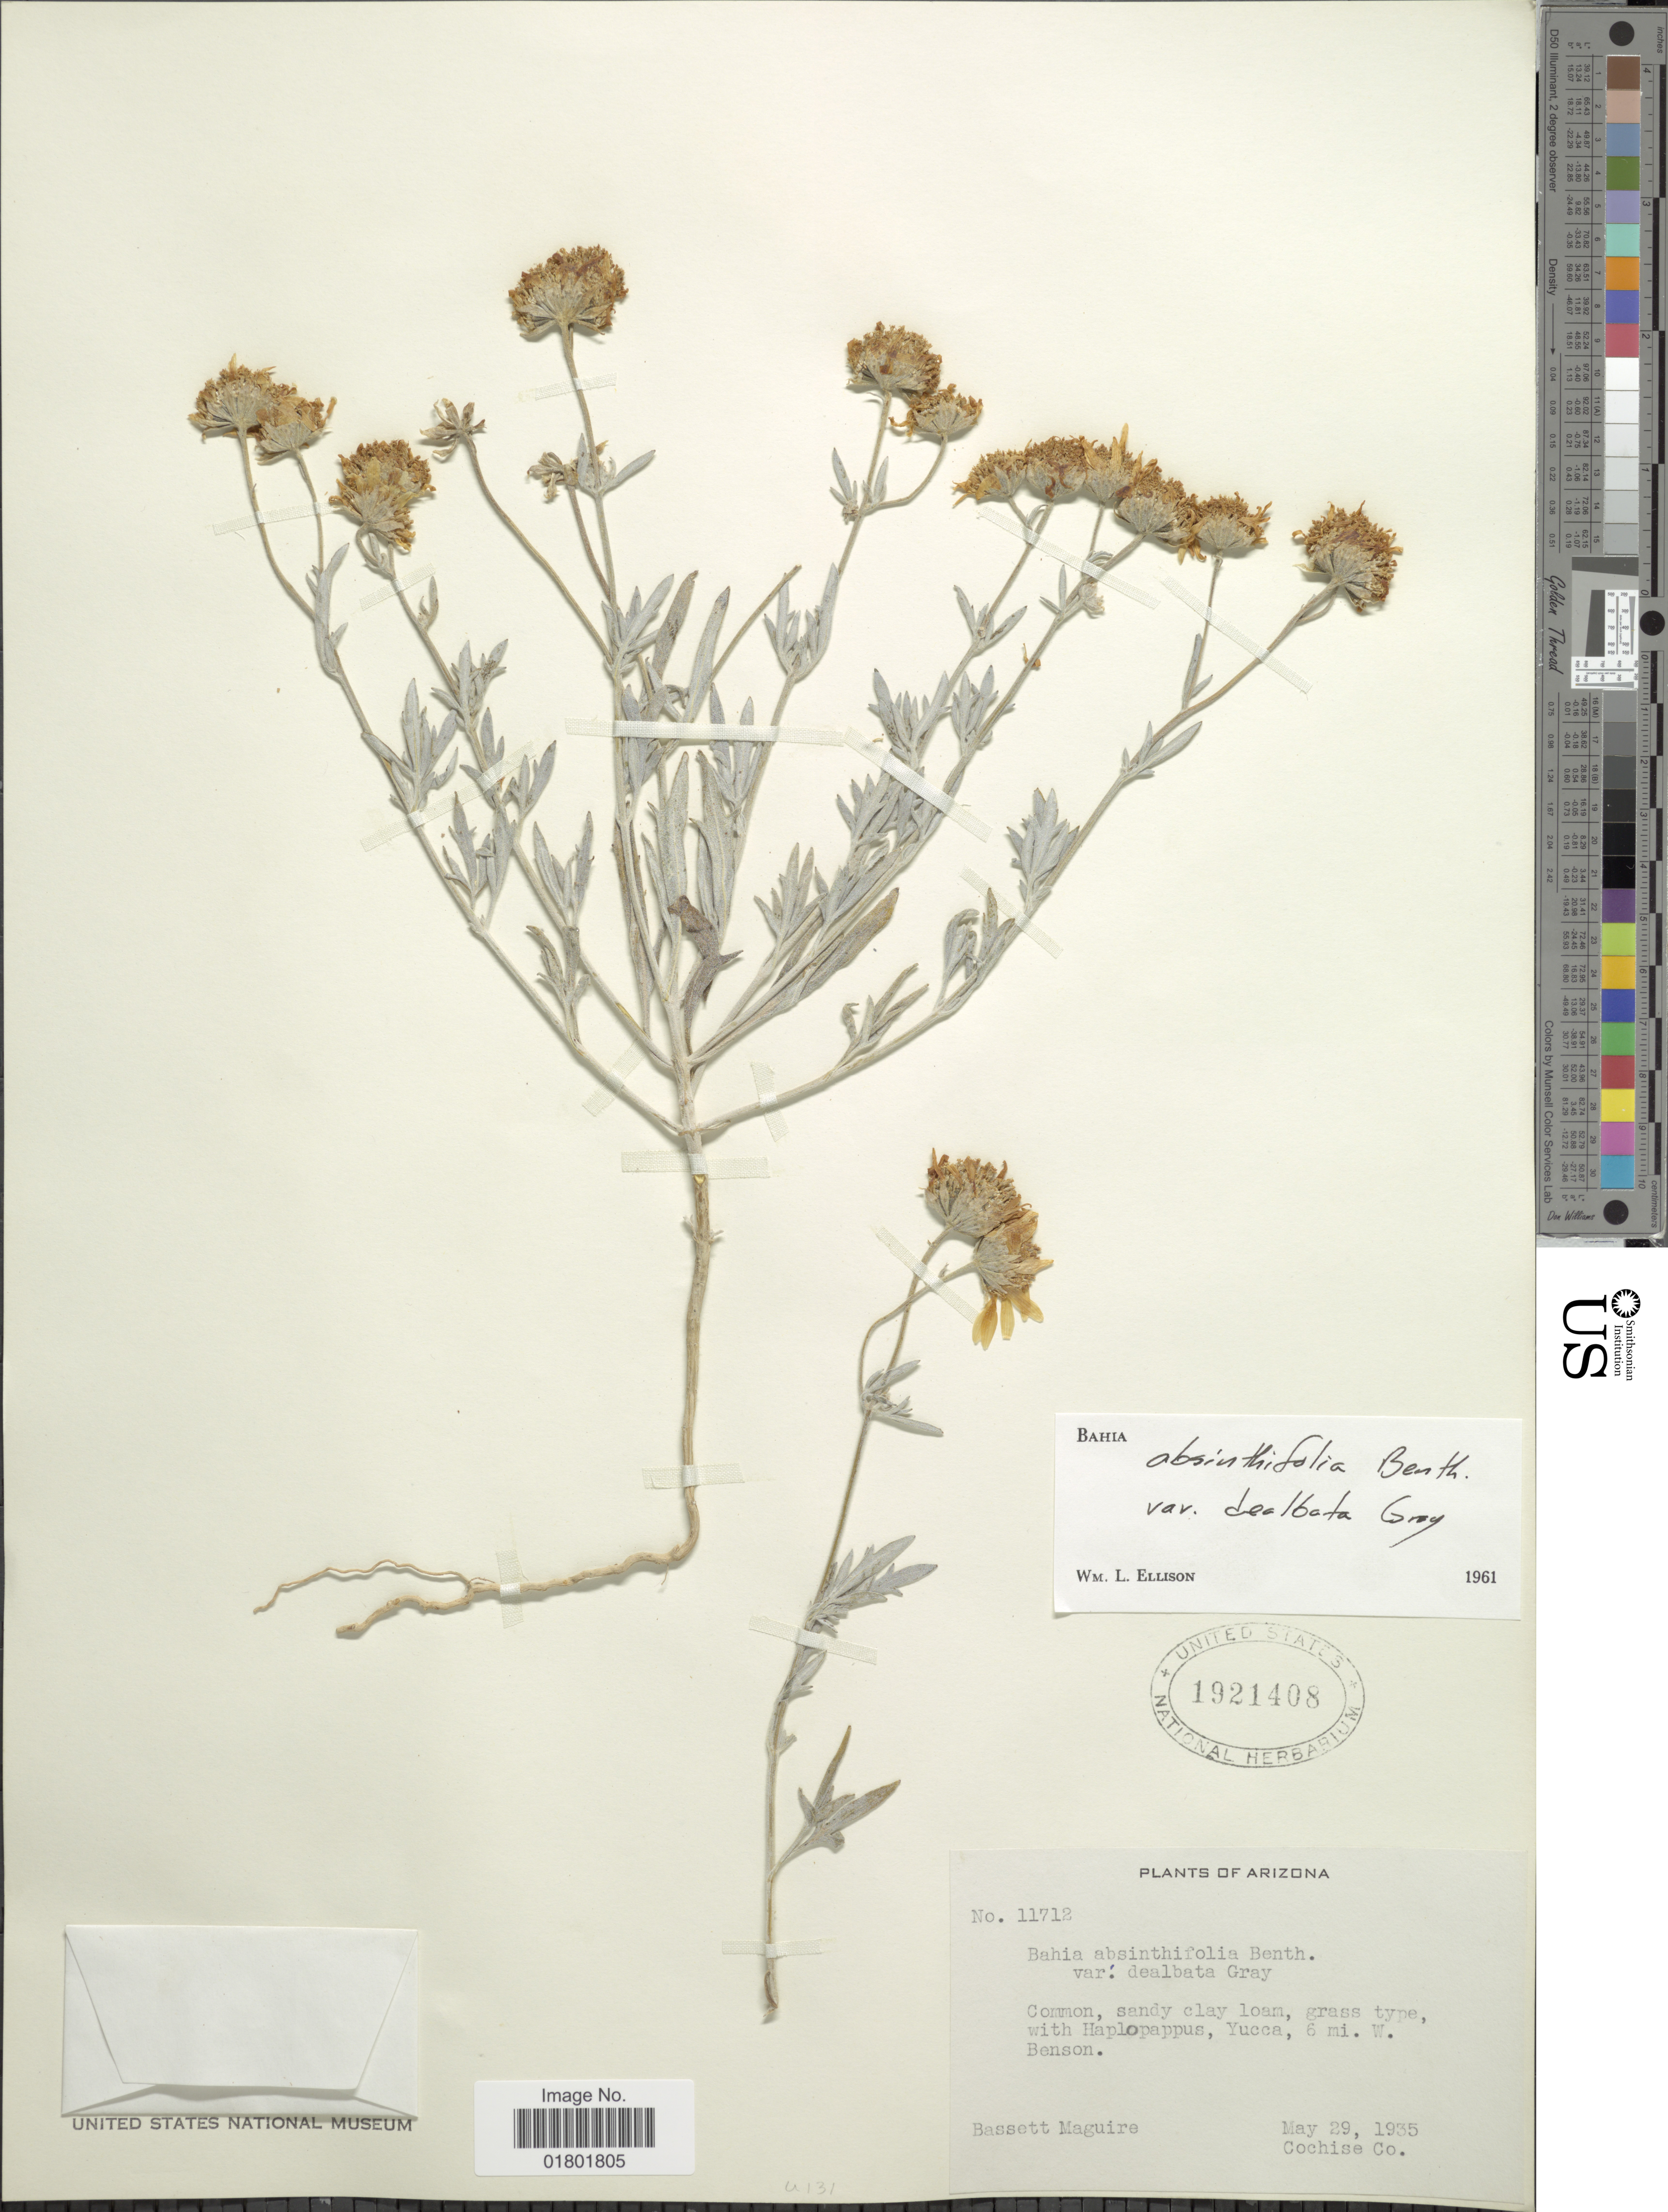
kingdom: Plantae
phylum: Tracheophyta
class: Magnoliopsida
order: Asterales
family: Asteraceae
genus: Bahia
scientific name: Bahia absinthifolia var. dealbata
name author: A. Gray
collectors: B. Maguire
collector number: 11712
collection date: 1935-05-29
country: United States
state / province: Arizona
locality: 6 mi. W. Benson, Cochise Co.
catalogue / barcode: US 1921408